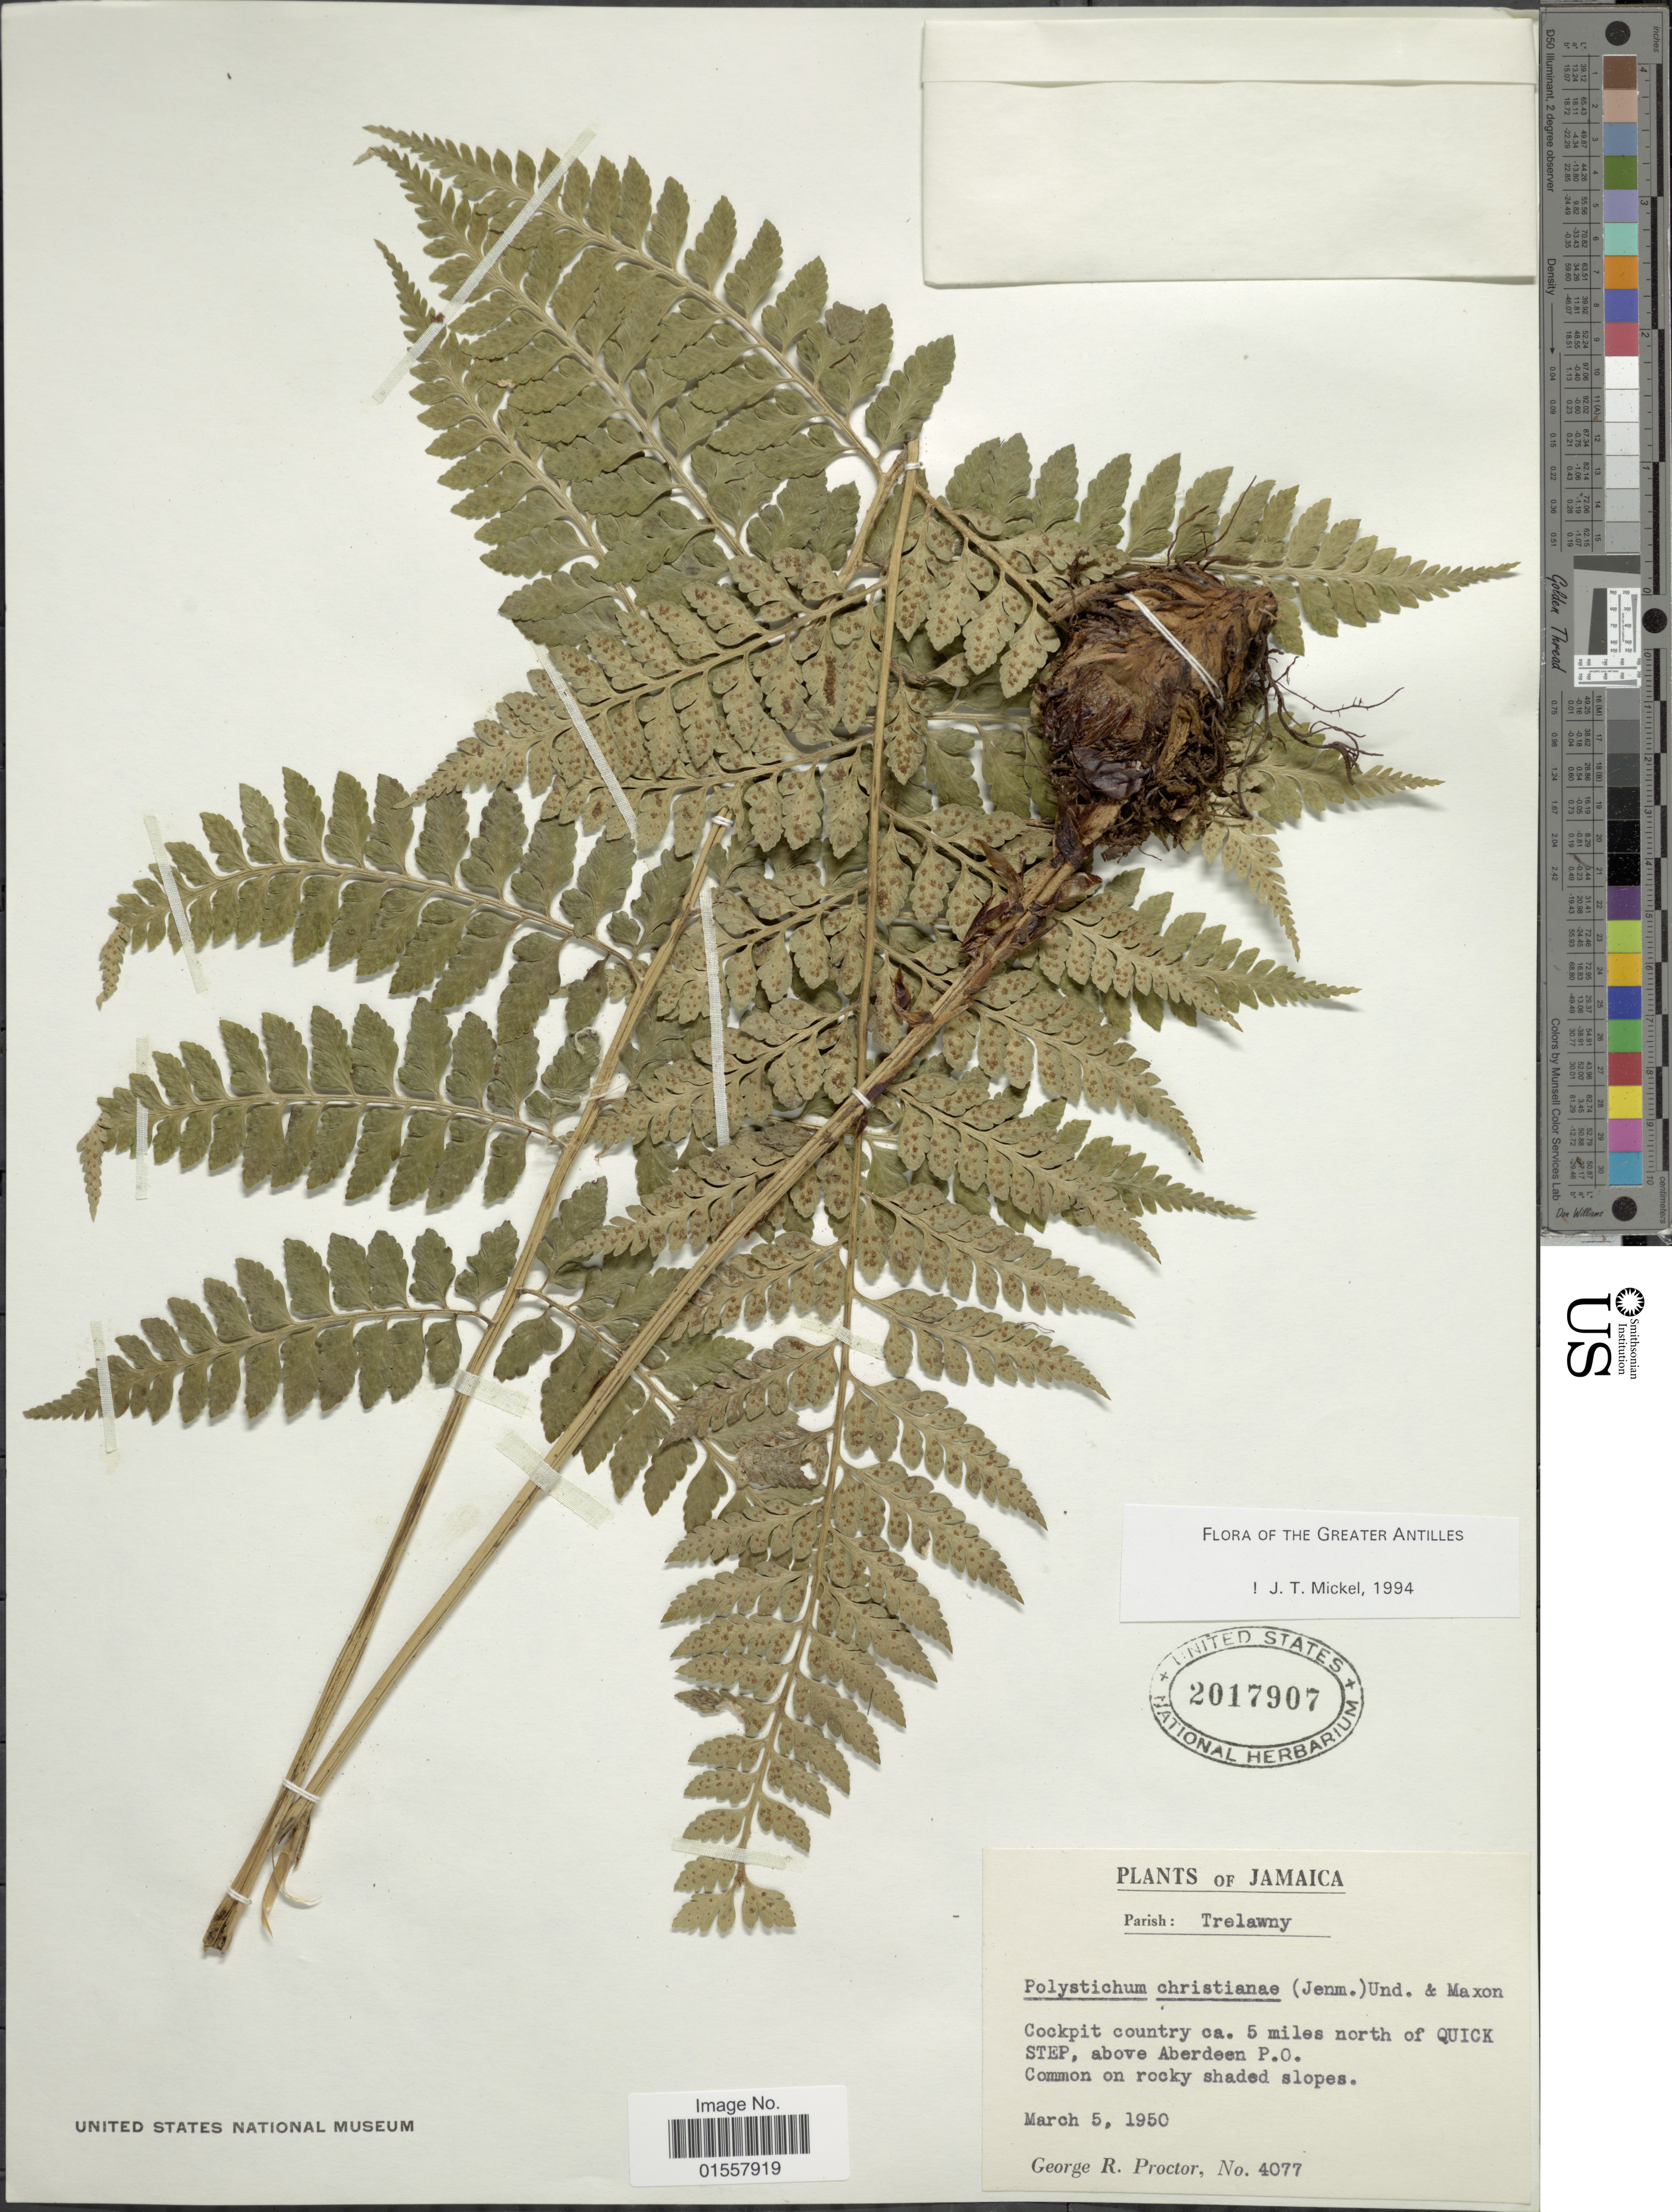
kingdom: Plantae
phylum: Tracheophyta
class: Polypodiopsida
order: Polypodiales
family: Dryopteridaceae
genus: Polystichum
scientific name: Polystichum christianae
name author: (Jenman) Underw. & Maxon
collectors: G. R. Proctor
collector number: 4077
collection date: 1950-03-05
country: Jamaica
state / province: Trelawny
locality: Parish Trelawny, Cockpit county ca. 5 miles north of Quick Step, above Aberdeen P. O.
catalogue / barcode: US 2017907